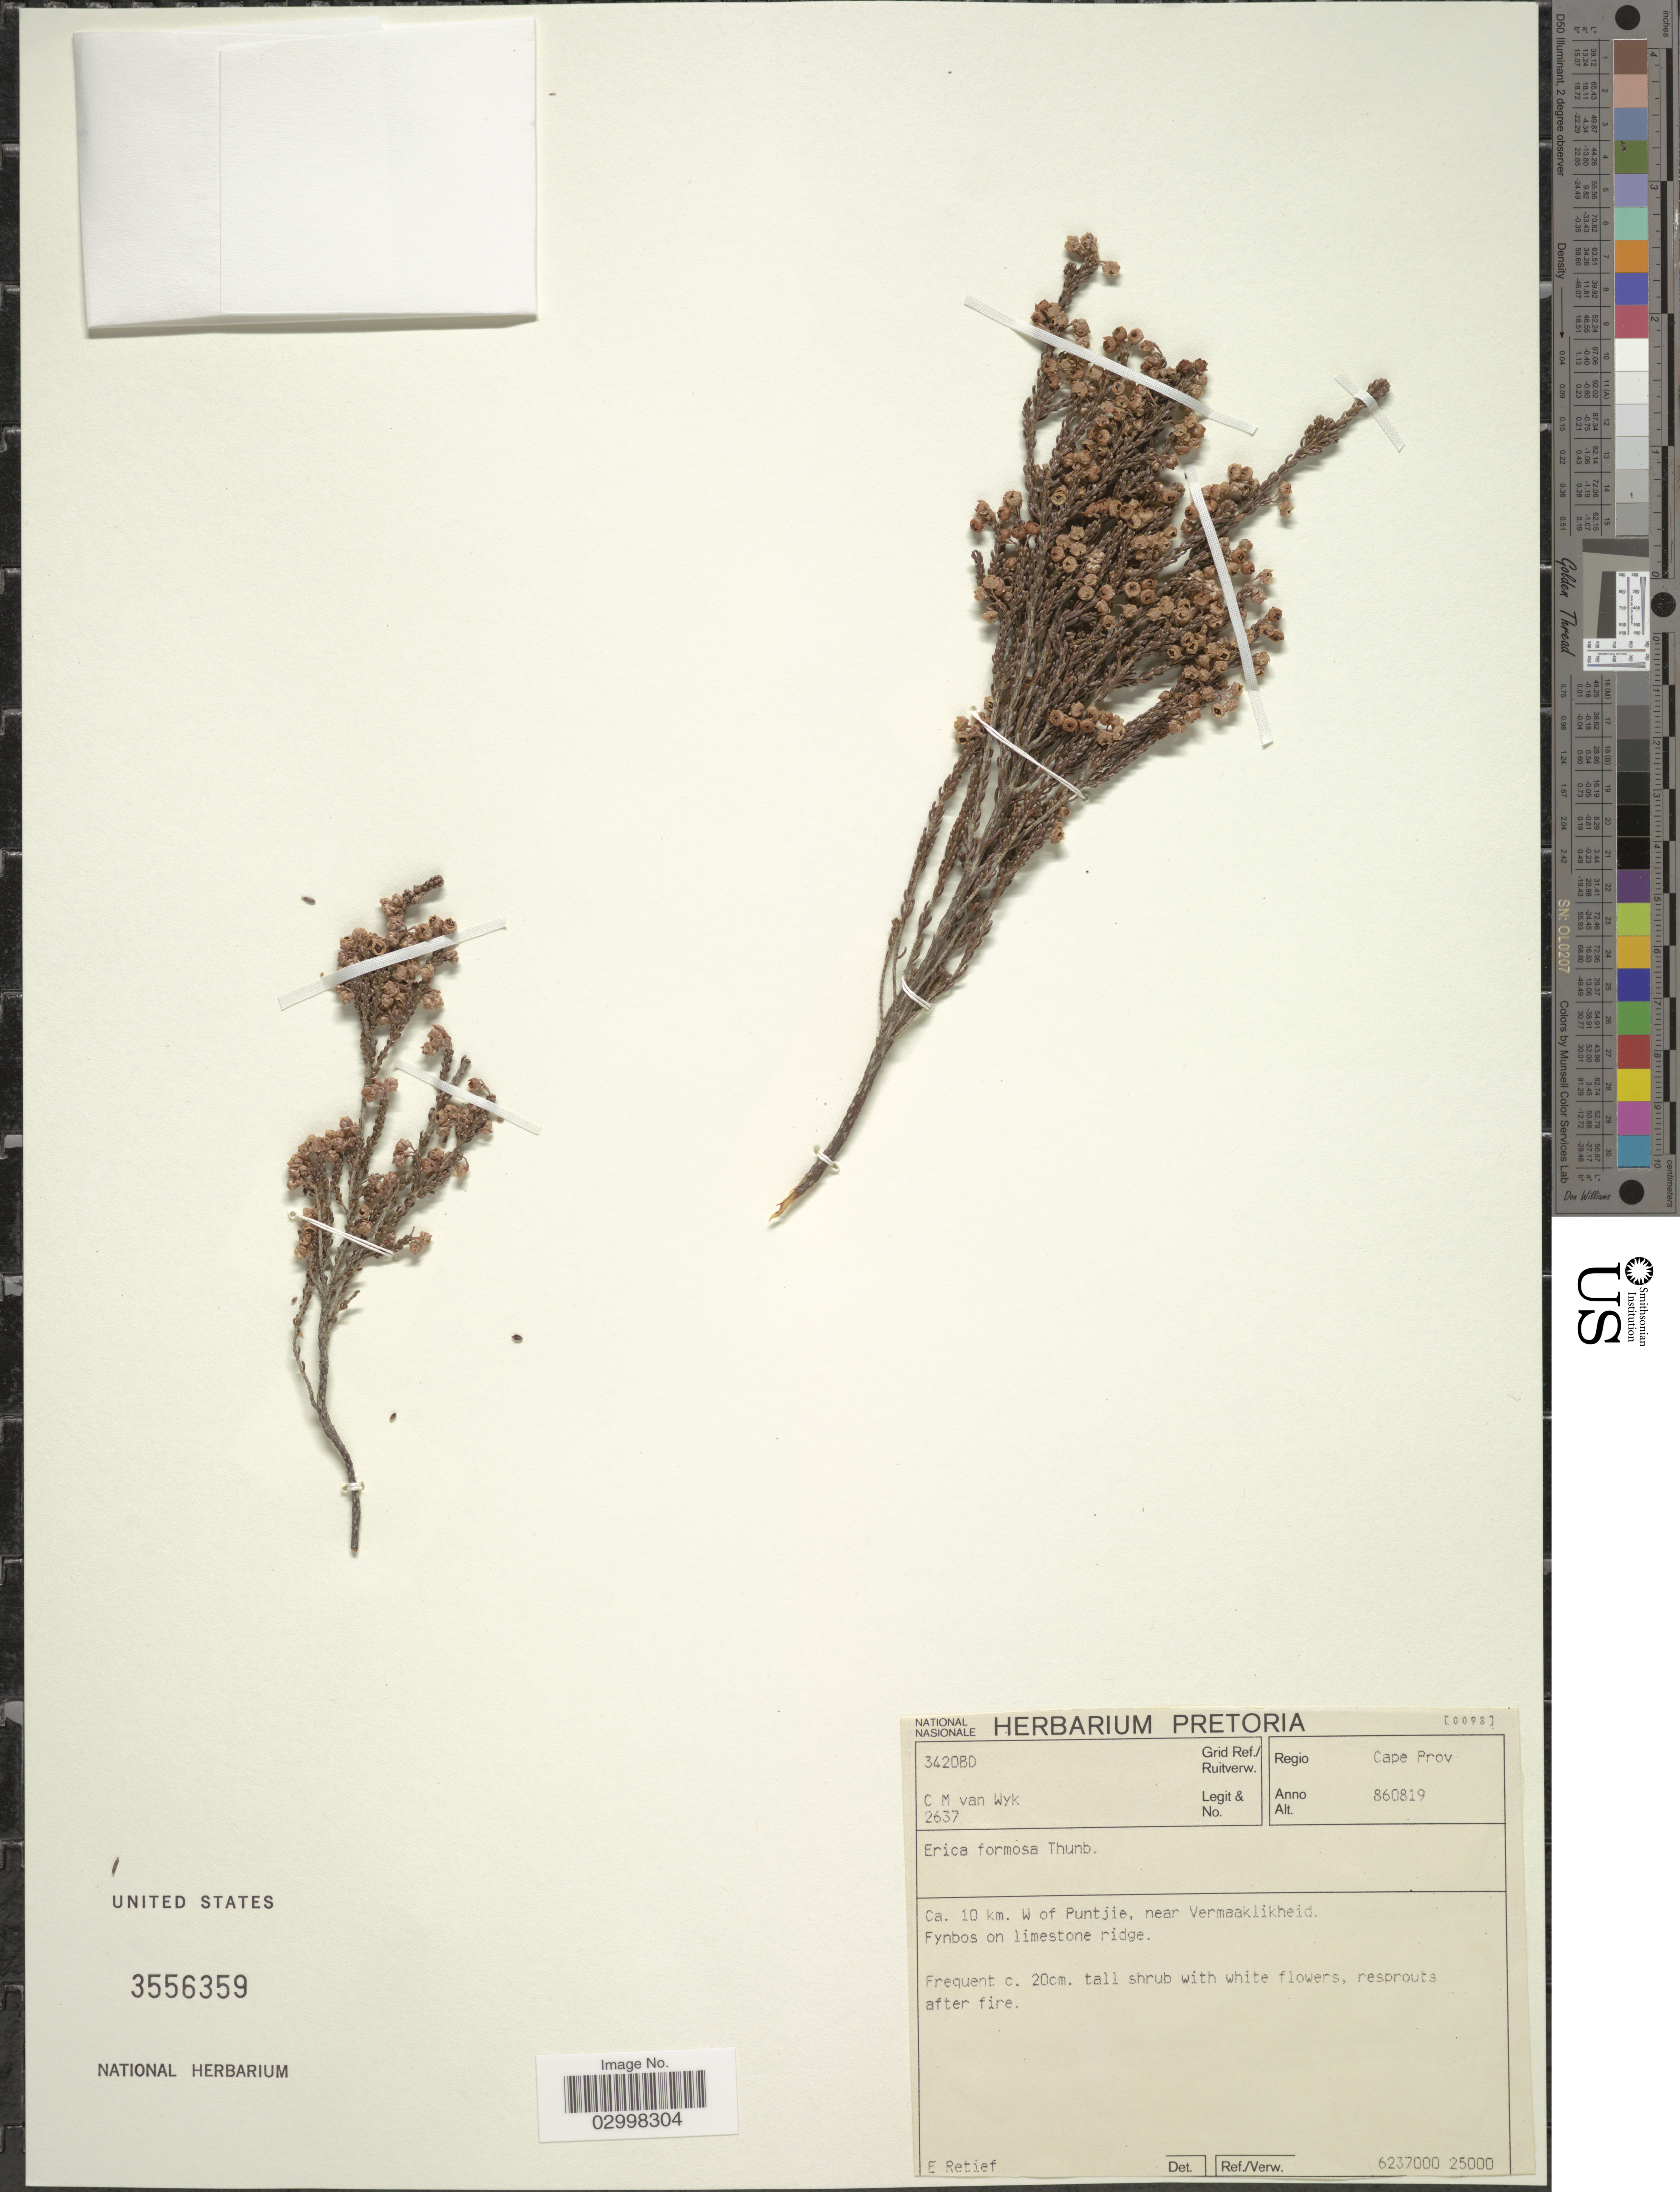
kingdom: Plantae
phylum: Tracheophyta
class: Magnoliopsida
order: Ericales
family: Ericaceae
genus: Erica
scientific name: Erica formosa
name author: Thunb.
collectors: C. Van Wyk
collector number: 2637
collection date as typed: Transcribed d/m/y: 19/8/86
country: South Africa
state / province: Western Cape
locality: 3420BD Grid Ref./ Ruiterverw. Regio Cape Prov. Ca. 10 km. W of Puntjie, near Vermaaklikheid. Fynbos on limestone ridge.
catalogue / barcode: US 3556359